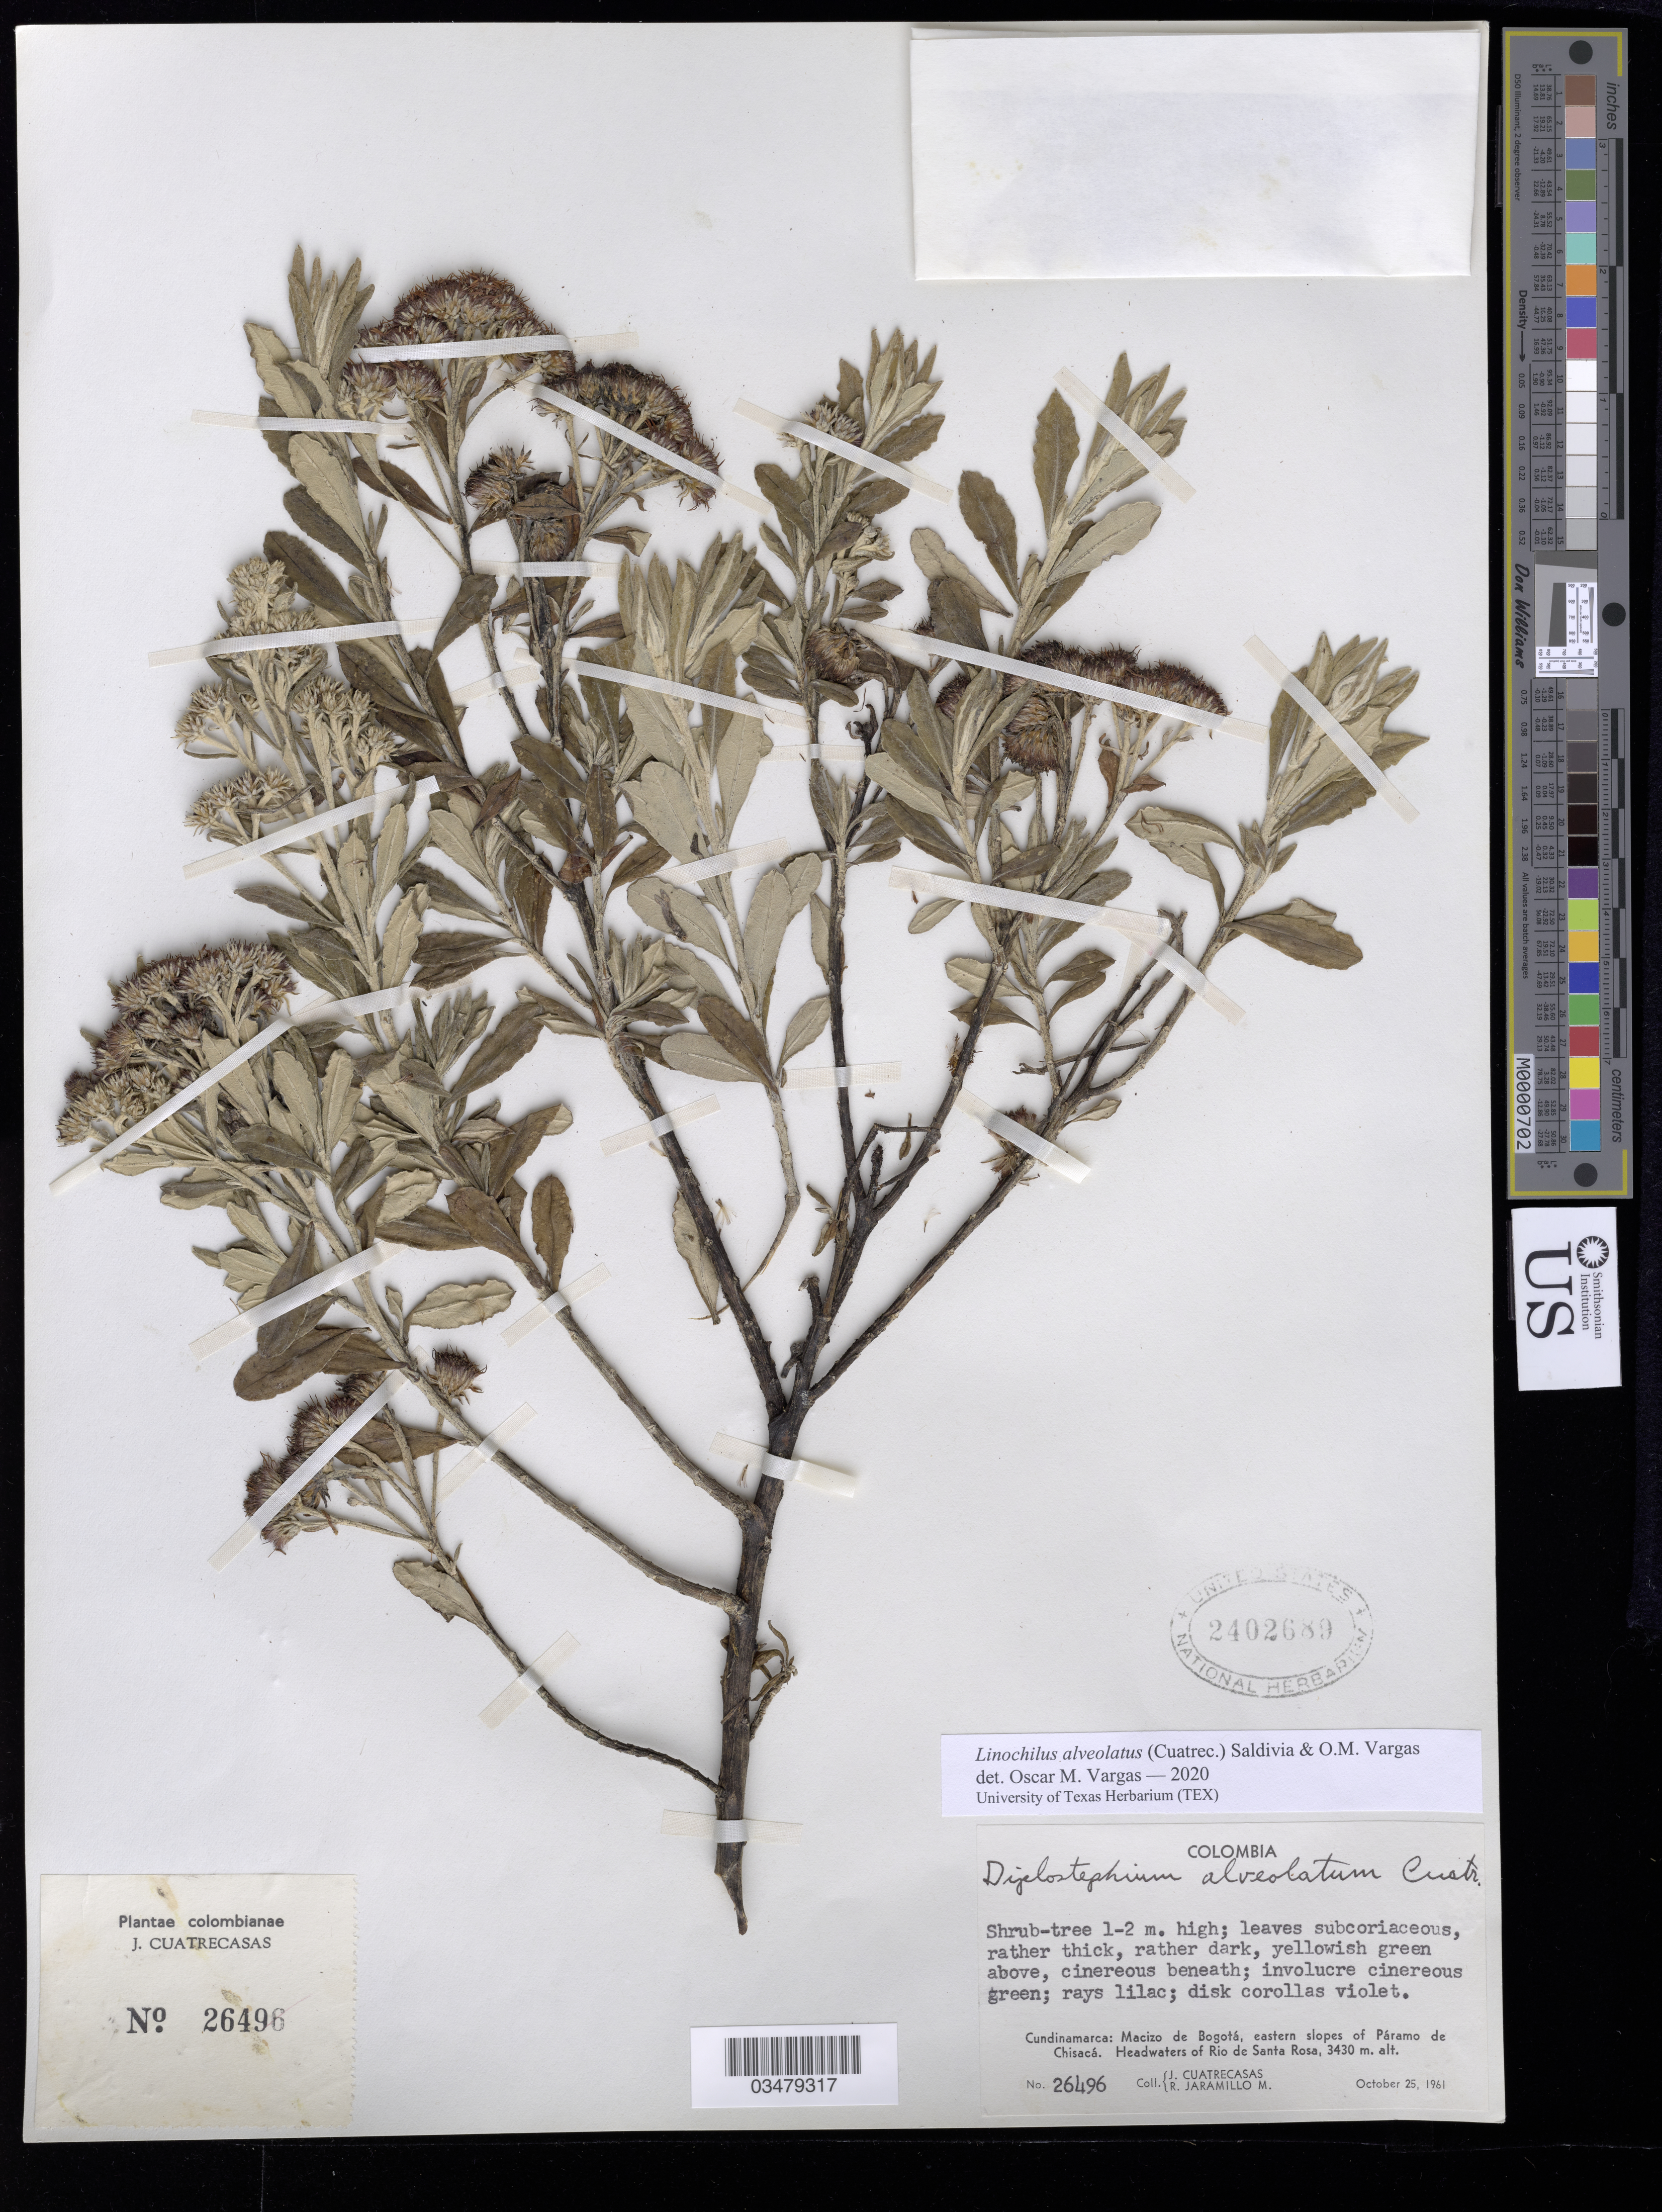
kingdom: Plantae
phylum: Tracheophyta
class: Magnoliopsida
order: Asterales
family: Asteraceae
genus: Linochilus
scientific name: Linochilus alveolatus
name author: (Cuatrec.) Saldivia & O.M. Vargas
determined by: Vargas, Oscar M.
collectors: J. Cuatrecasas & R. Jaramillo M.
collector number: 26496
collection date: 1961-10-25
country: Colombia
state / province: Cundinamarca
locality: Macizo de Bogotá (Bogota Massif), eastern slopes of Paramo de Chisaca. Headwaters of Rio de Santa Rosa.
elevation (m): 3430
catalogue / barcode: US 2402689